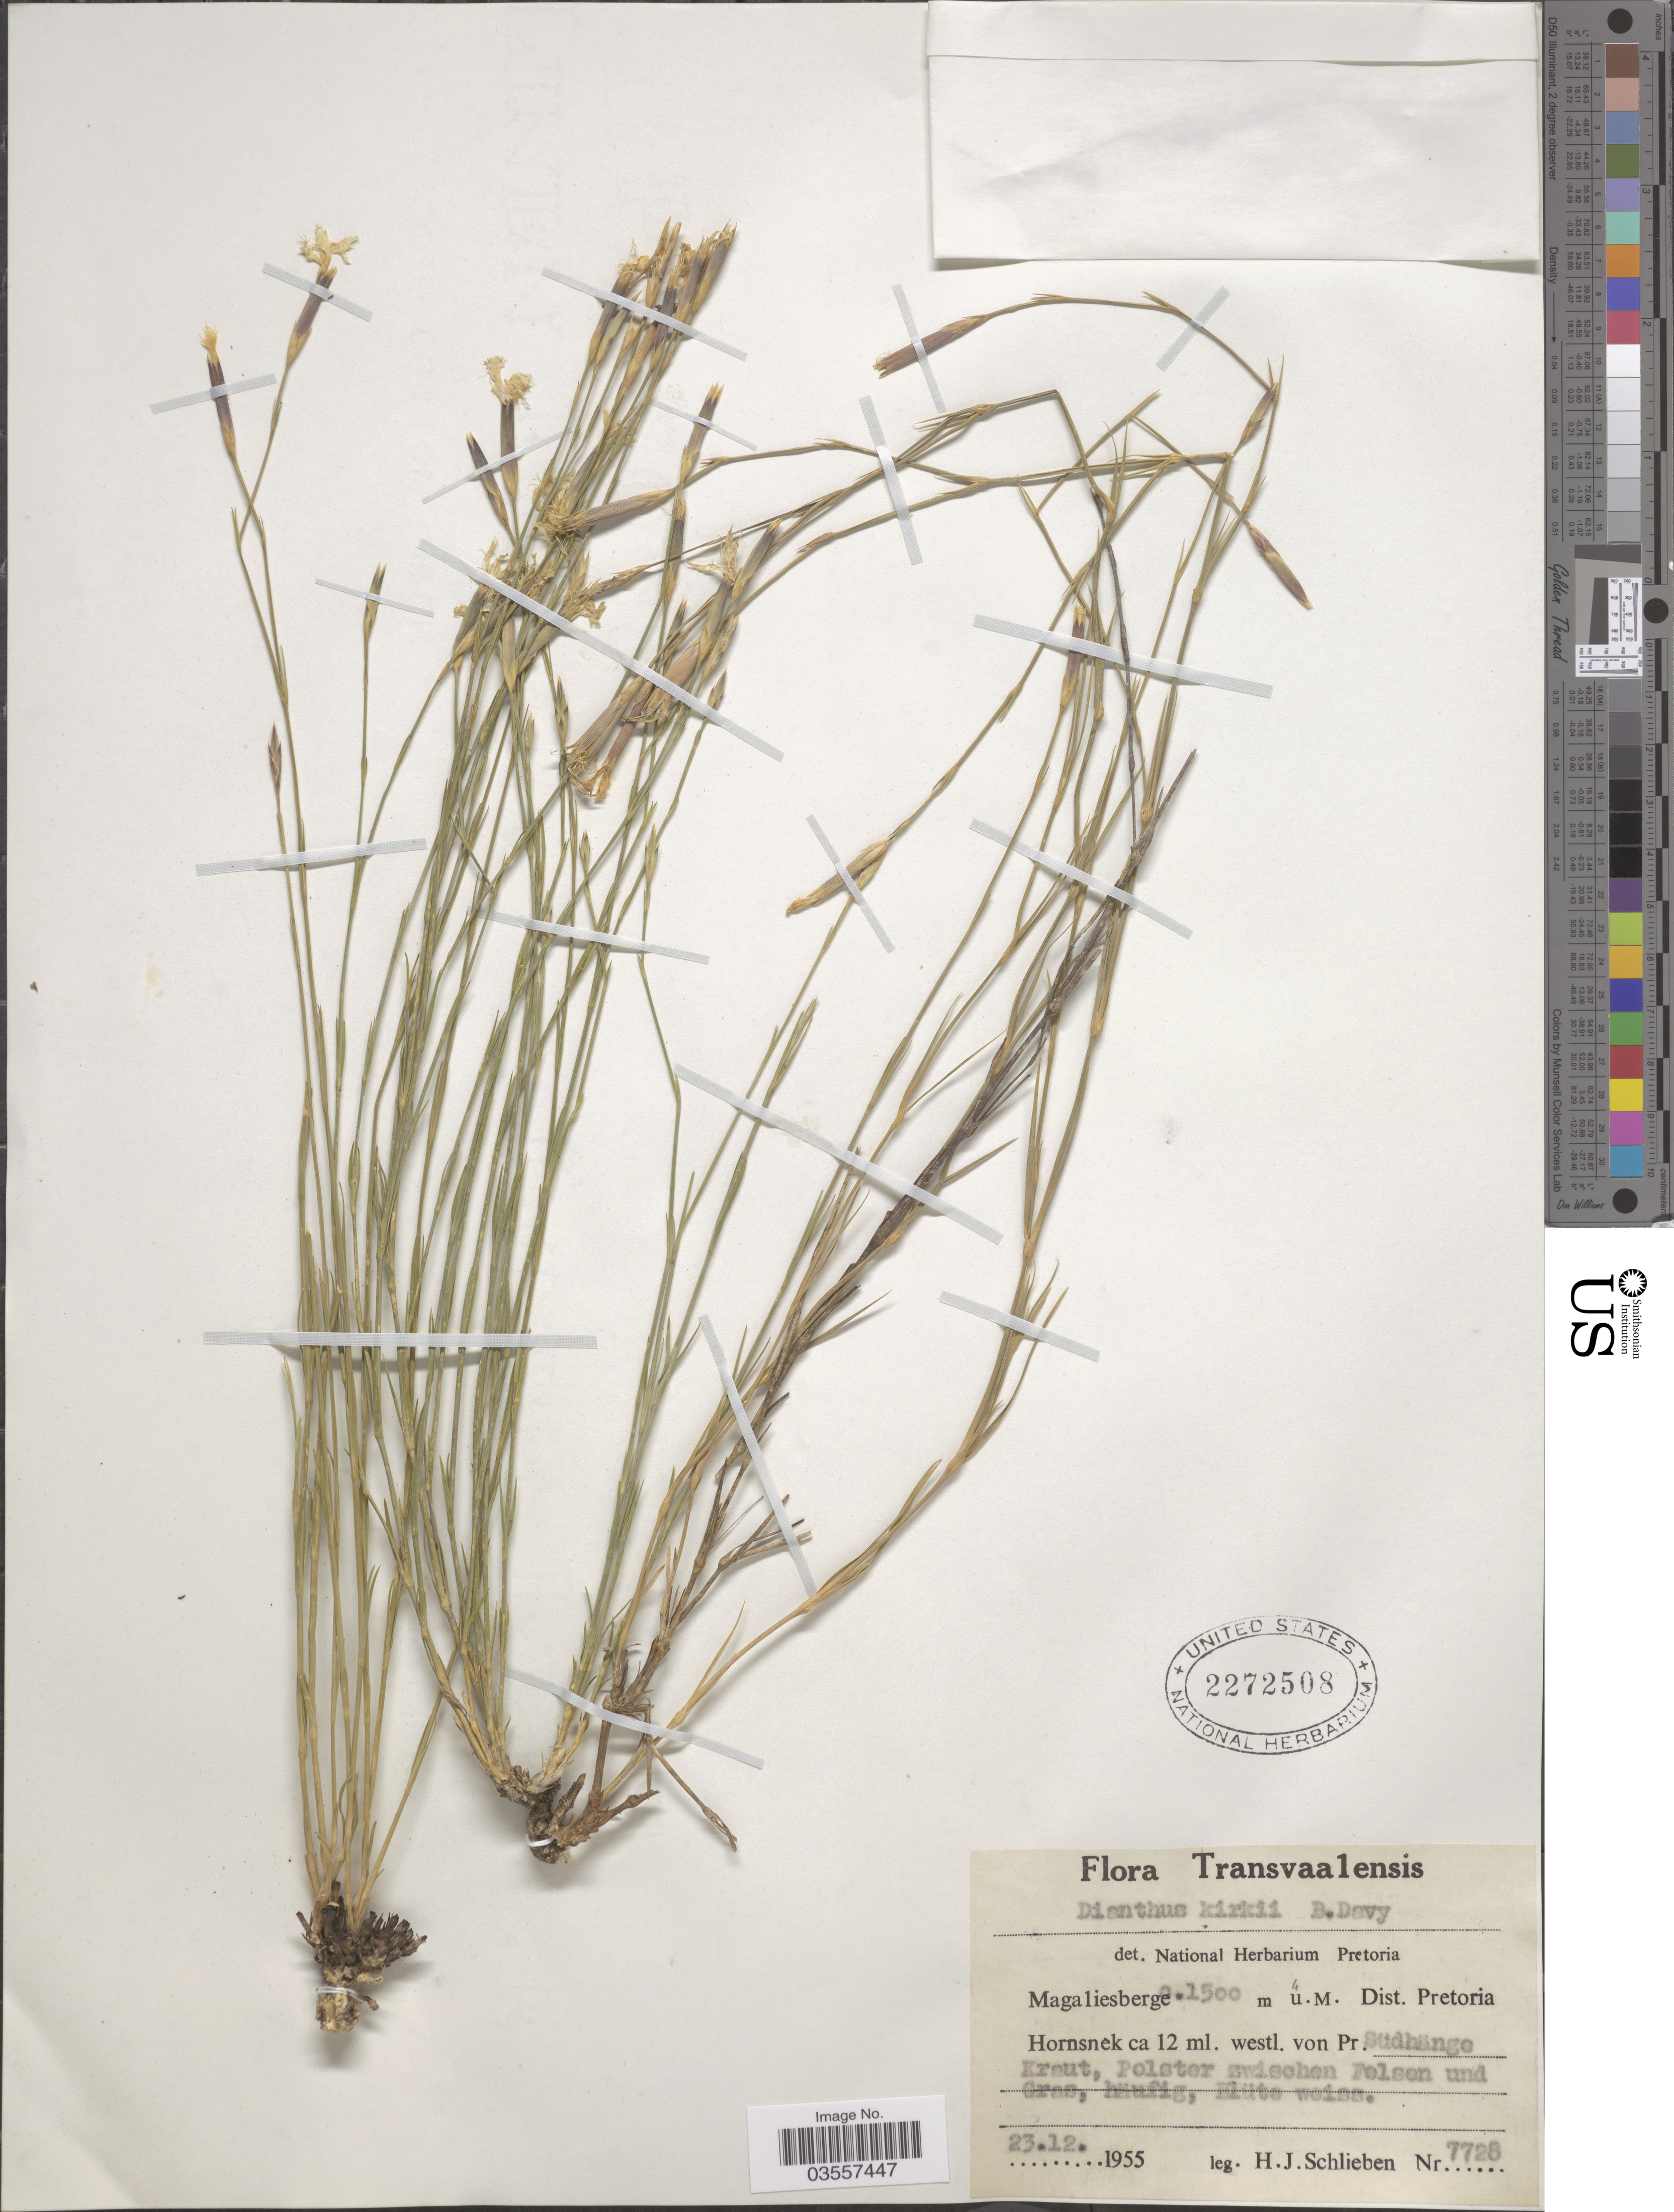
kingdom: Plantae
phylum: Tracheophyta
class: Magnoliopsida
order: Caryophyllales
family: Caryophyllaceae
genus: Dianthus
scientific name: Dianthus kirkii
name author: Burtt Davy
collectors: H. J. Schlieben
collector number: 7728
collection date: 1955-12-23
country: South Africa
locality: Transvaalensis. Magaliesberge. Dist. Pretoria. Hornsnek ca 12 ml. westl. von Pr. Südhänge Kraut, Polster zwischen Felsen und Gras, häufig, Blüte weiss.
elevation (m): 1500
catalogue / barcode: US 2272508